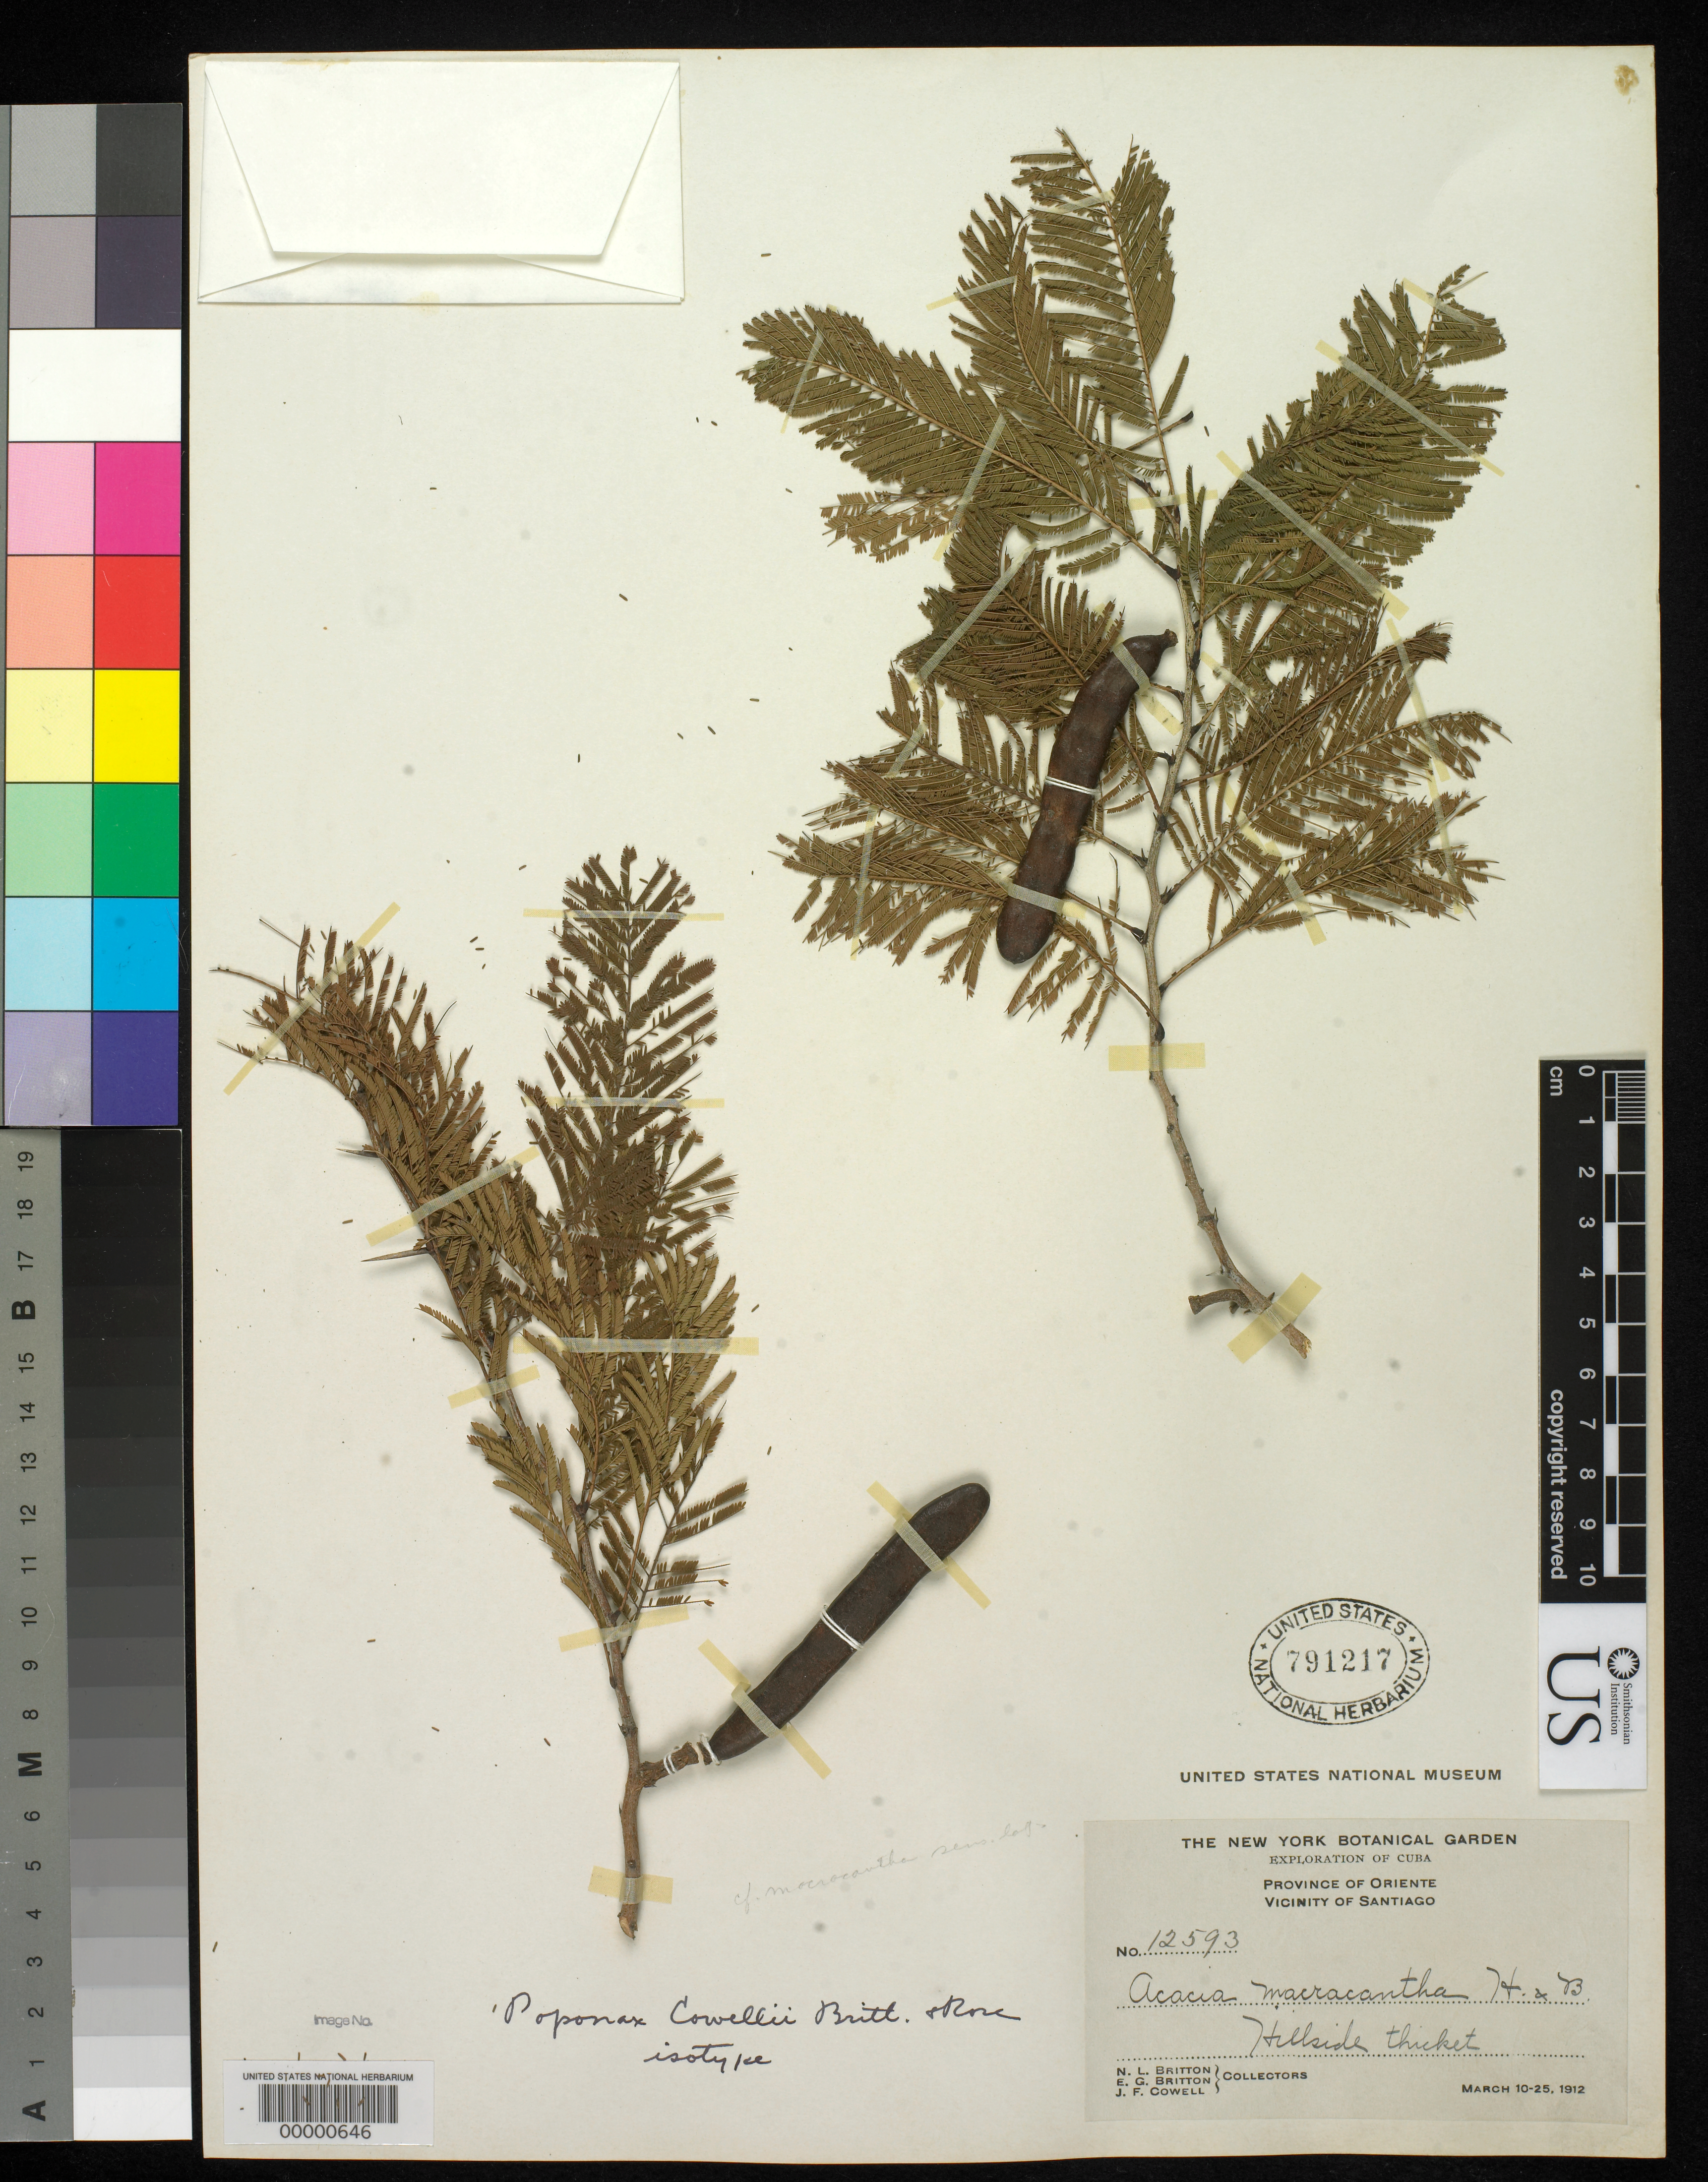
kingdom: Plantae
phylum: Tracheophyta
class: Magnoliopsida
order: Fabales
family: Fabaceae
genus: Poponax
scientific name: Poponax cowellii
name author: Britton & Rose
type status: Isotype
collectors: N. Britton, E. G. Britton & J. F. Cowell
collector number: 12593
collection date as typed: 10 Mar 1912 to 25 Mar 1925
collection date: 1912-03-10/1925-03-25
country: Cuba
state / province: Oriente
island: Greater Antilles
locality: Vicinity of Santiago.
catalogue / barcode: US 791217